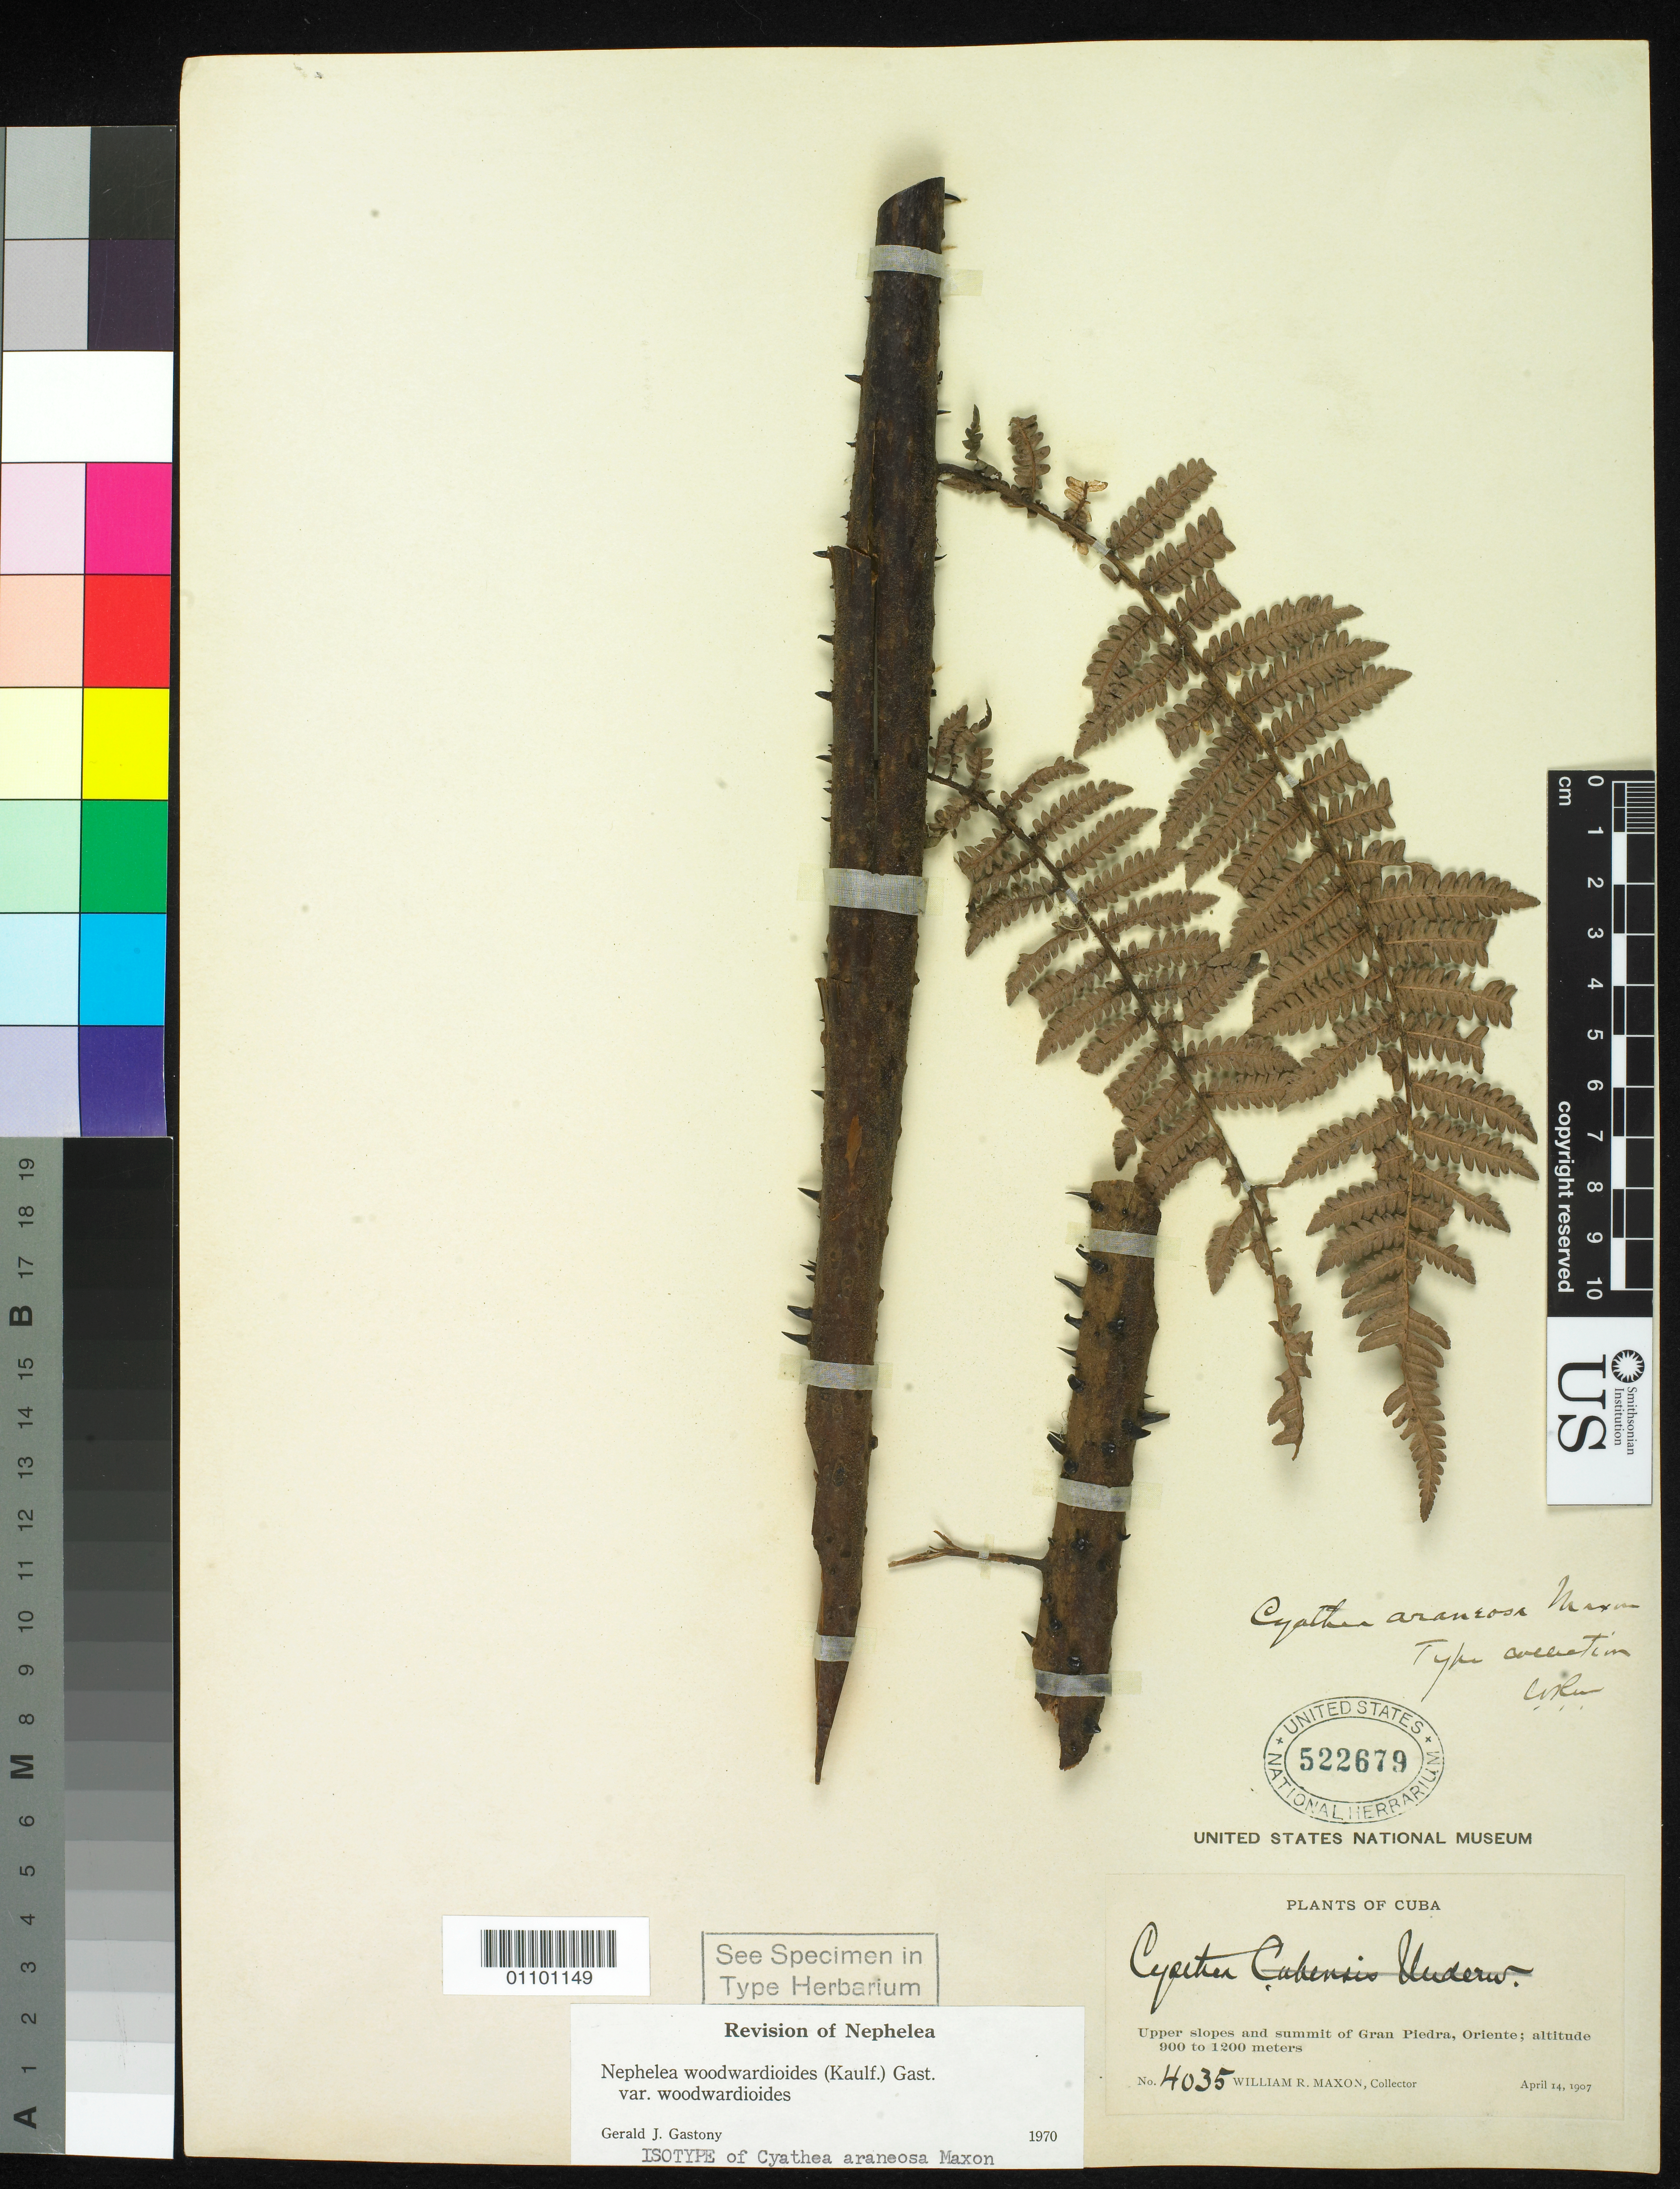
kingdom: Plantae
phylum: Tracheophyta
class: Polypodiopsida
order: Cyatheales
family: Cyatheaceae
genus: Alsophila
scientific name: Alsophila woodwardioides var. woodwardioides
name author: (Kaulf.) D.S. Conant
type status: Isotype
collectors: W. R. Maxon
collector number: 4035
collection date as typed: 14 Apr 1907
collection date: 1907-04-14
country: Cuba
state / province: Oriente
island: Greater Antilles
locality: Upper slopes and summit of Gran Piedra, Oriente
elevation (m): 900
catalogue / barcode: US 522679